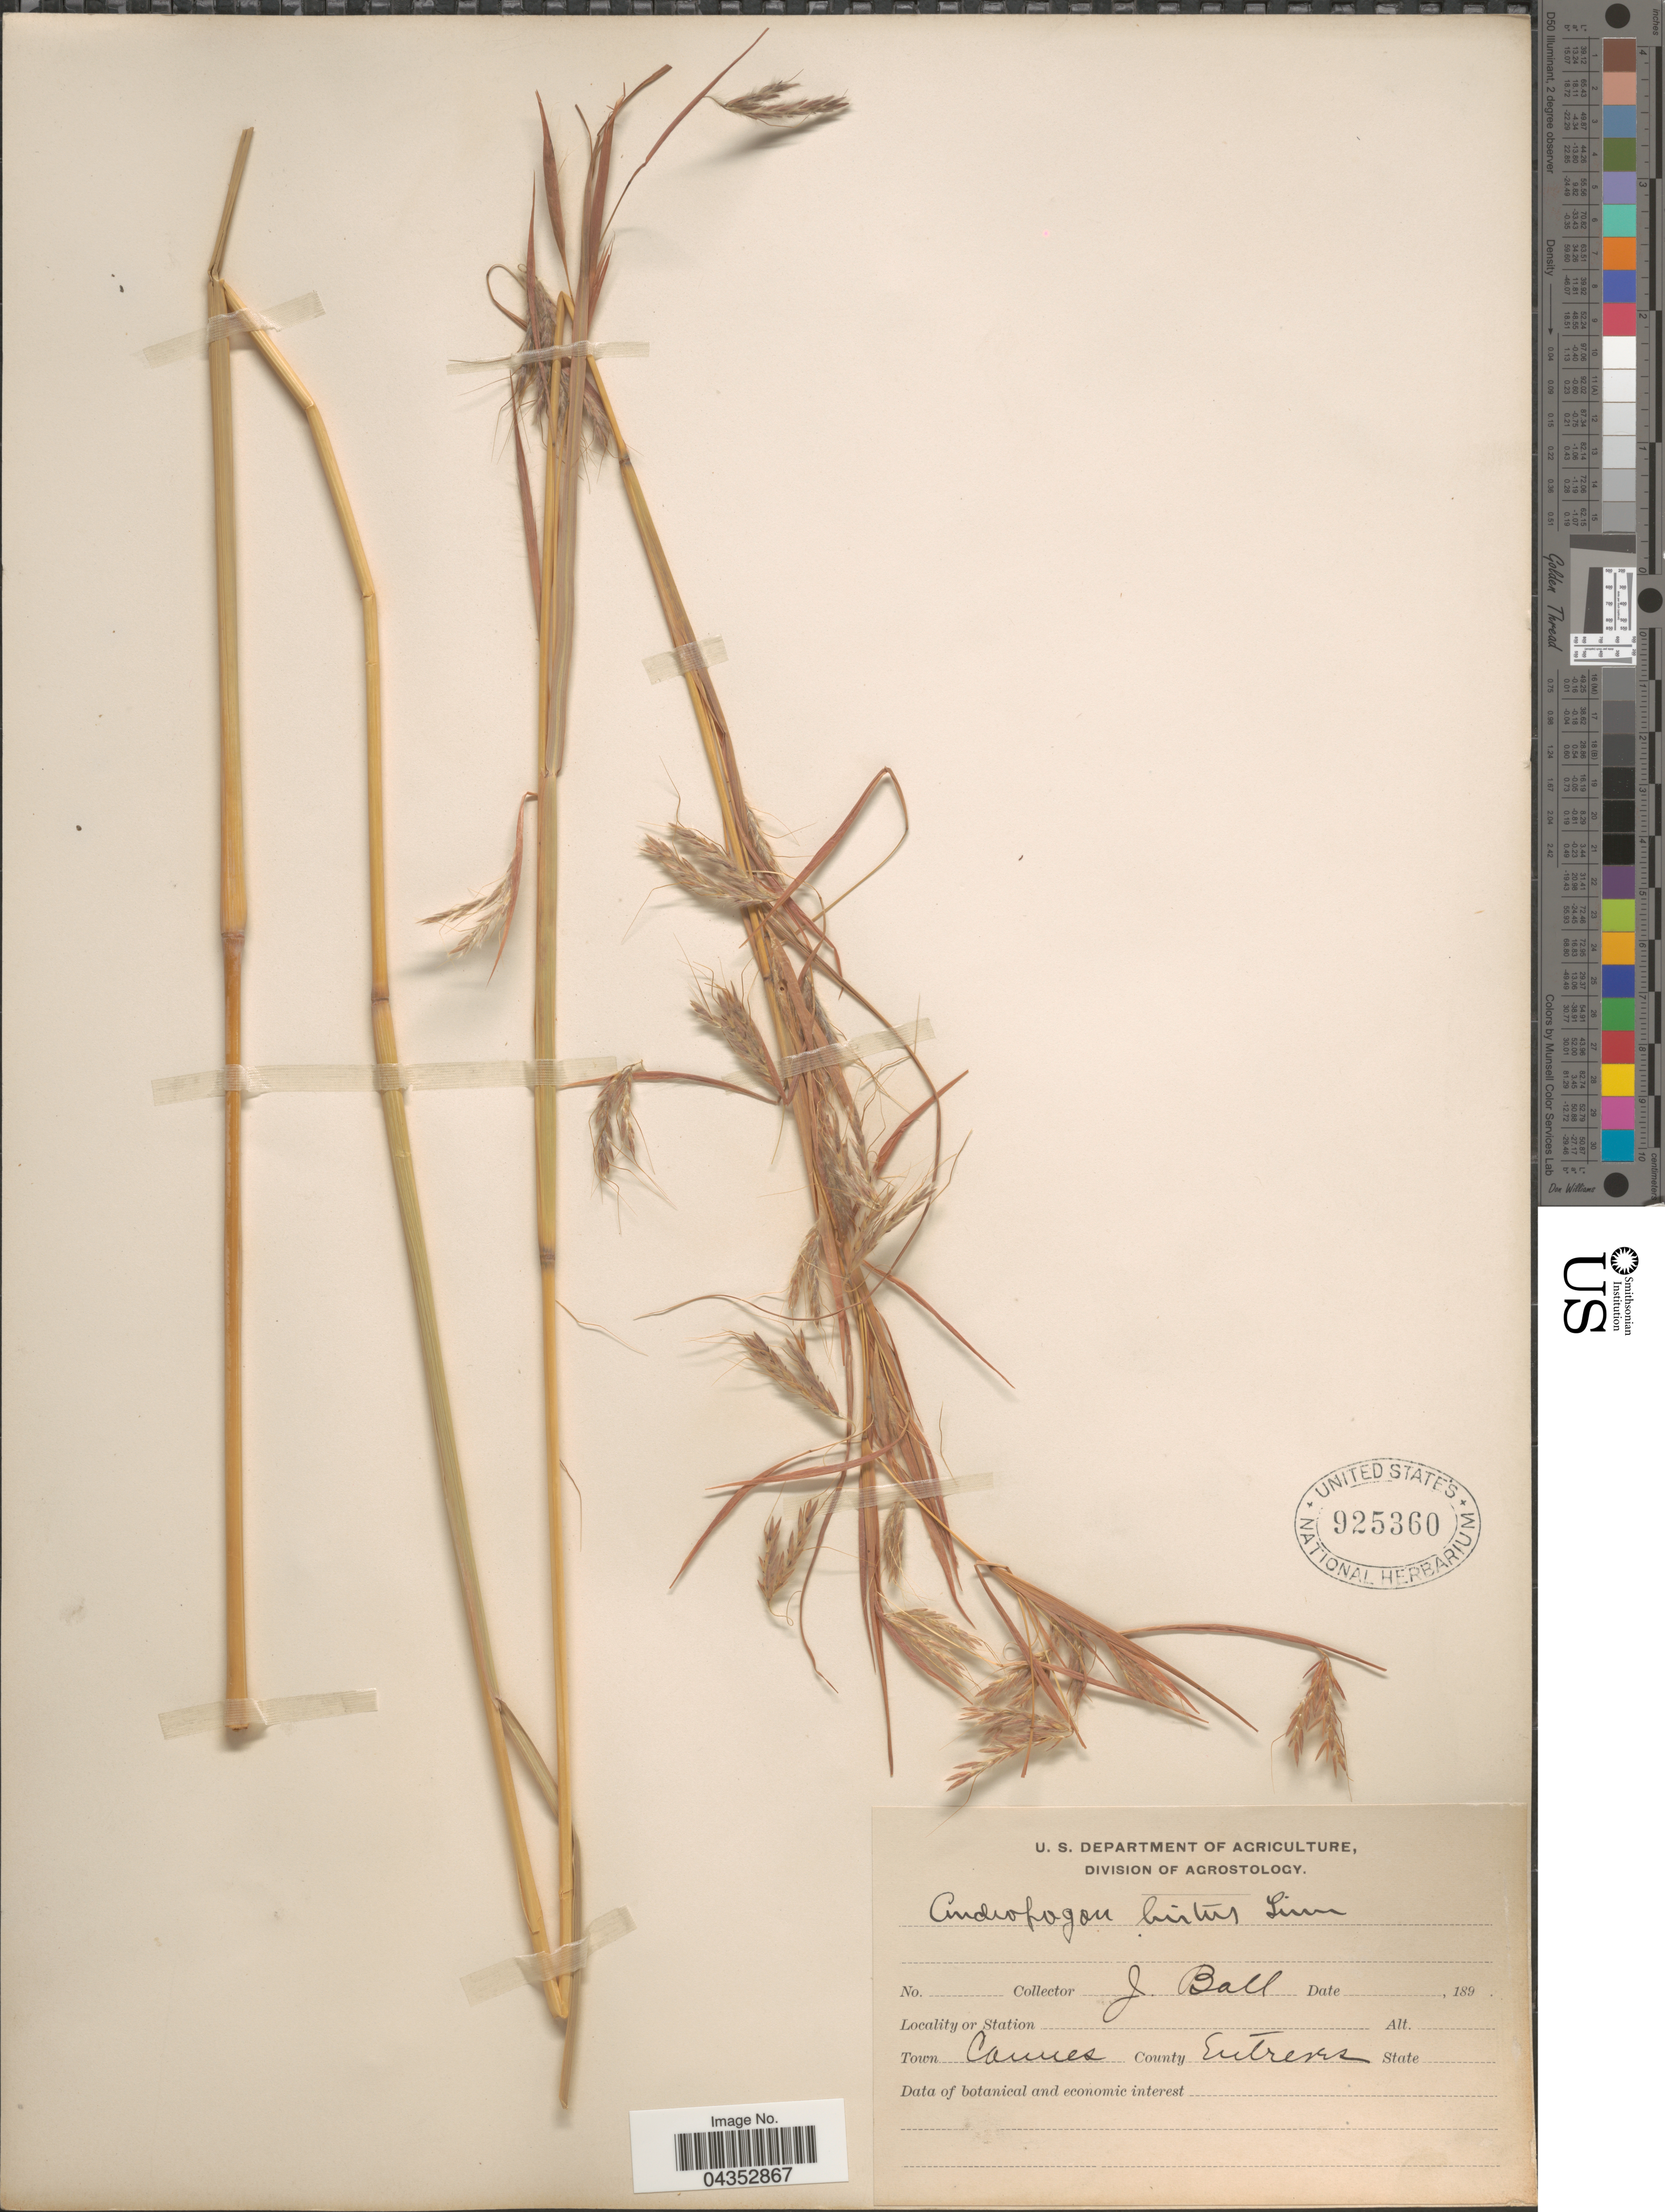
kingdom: Plantae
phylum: Tracheophyta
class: Liliopsida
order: Poales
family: Poaceae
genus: Hyparrhenia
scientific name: Hyparrhenia hirta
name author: (L.) Stapf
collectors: J. Ball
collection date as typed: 189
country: France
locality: Town Cannes County Entreres [interpreted].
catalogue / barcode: US 925360